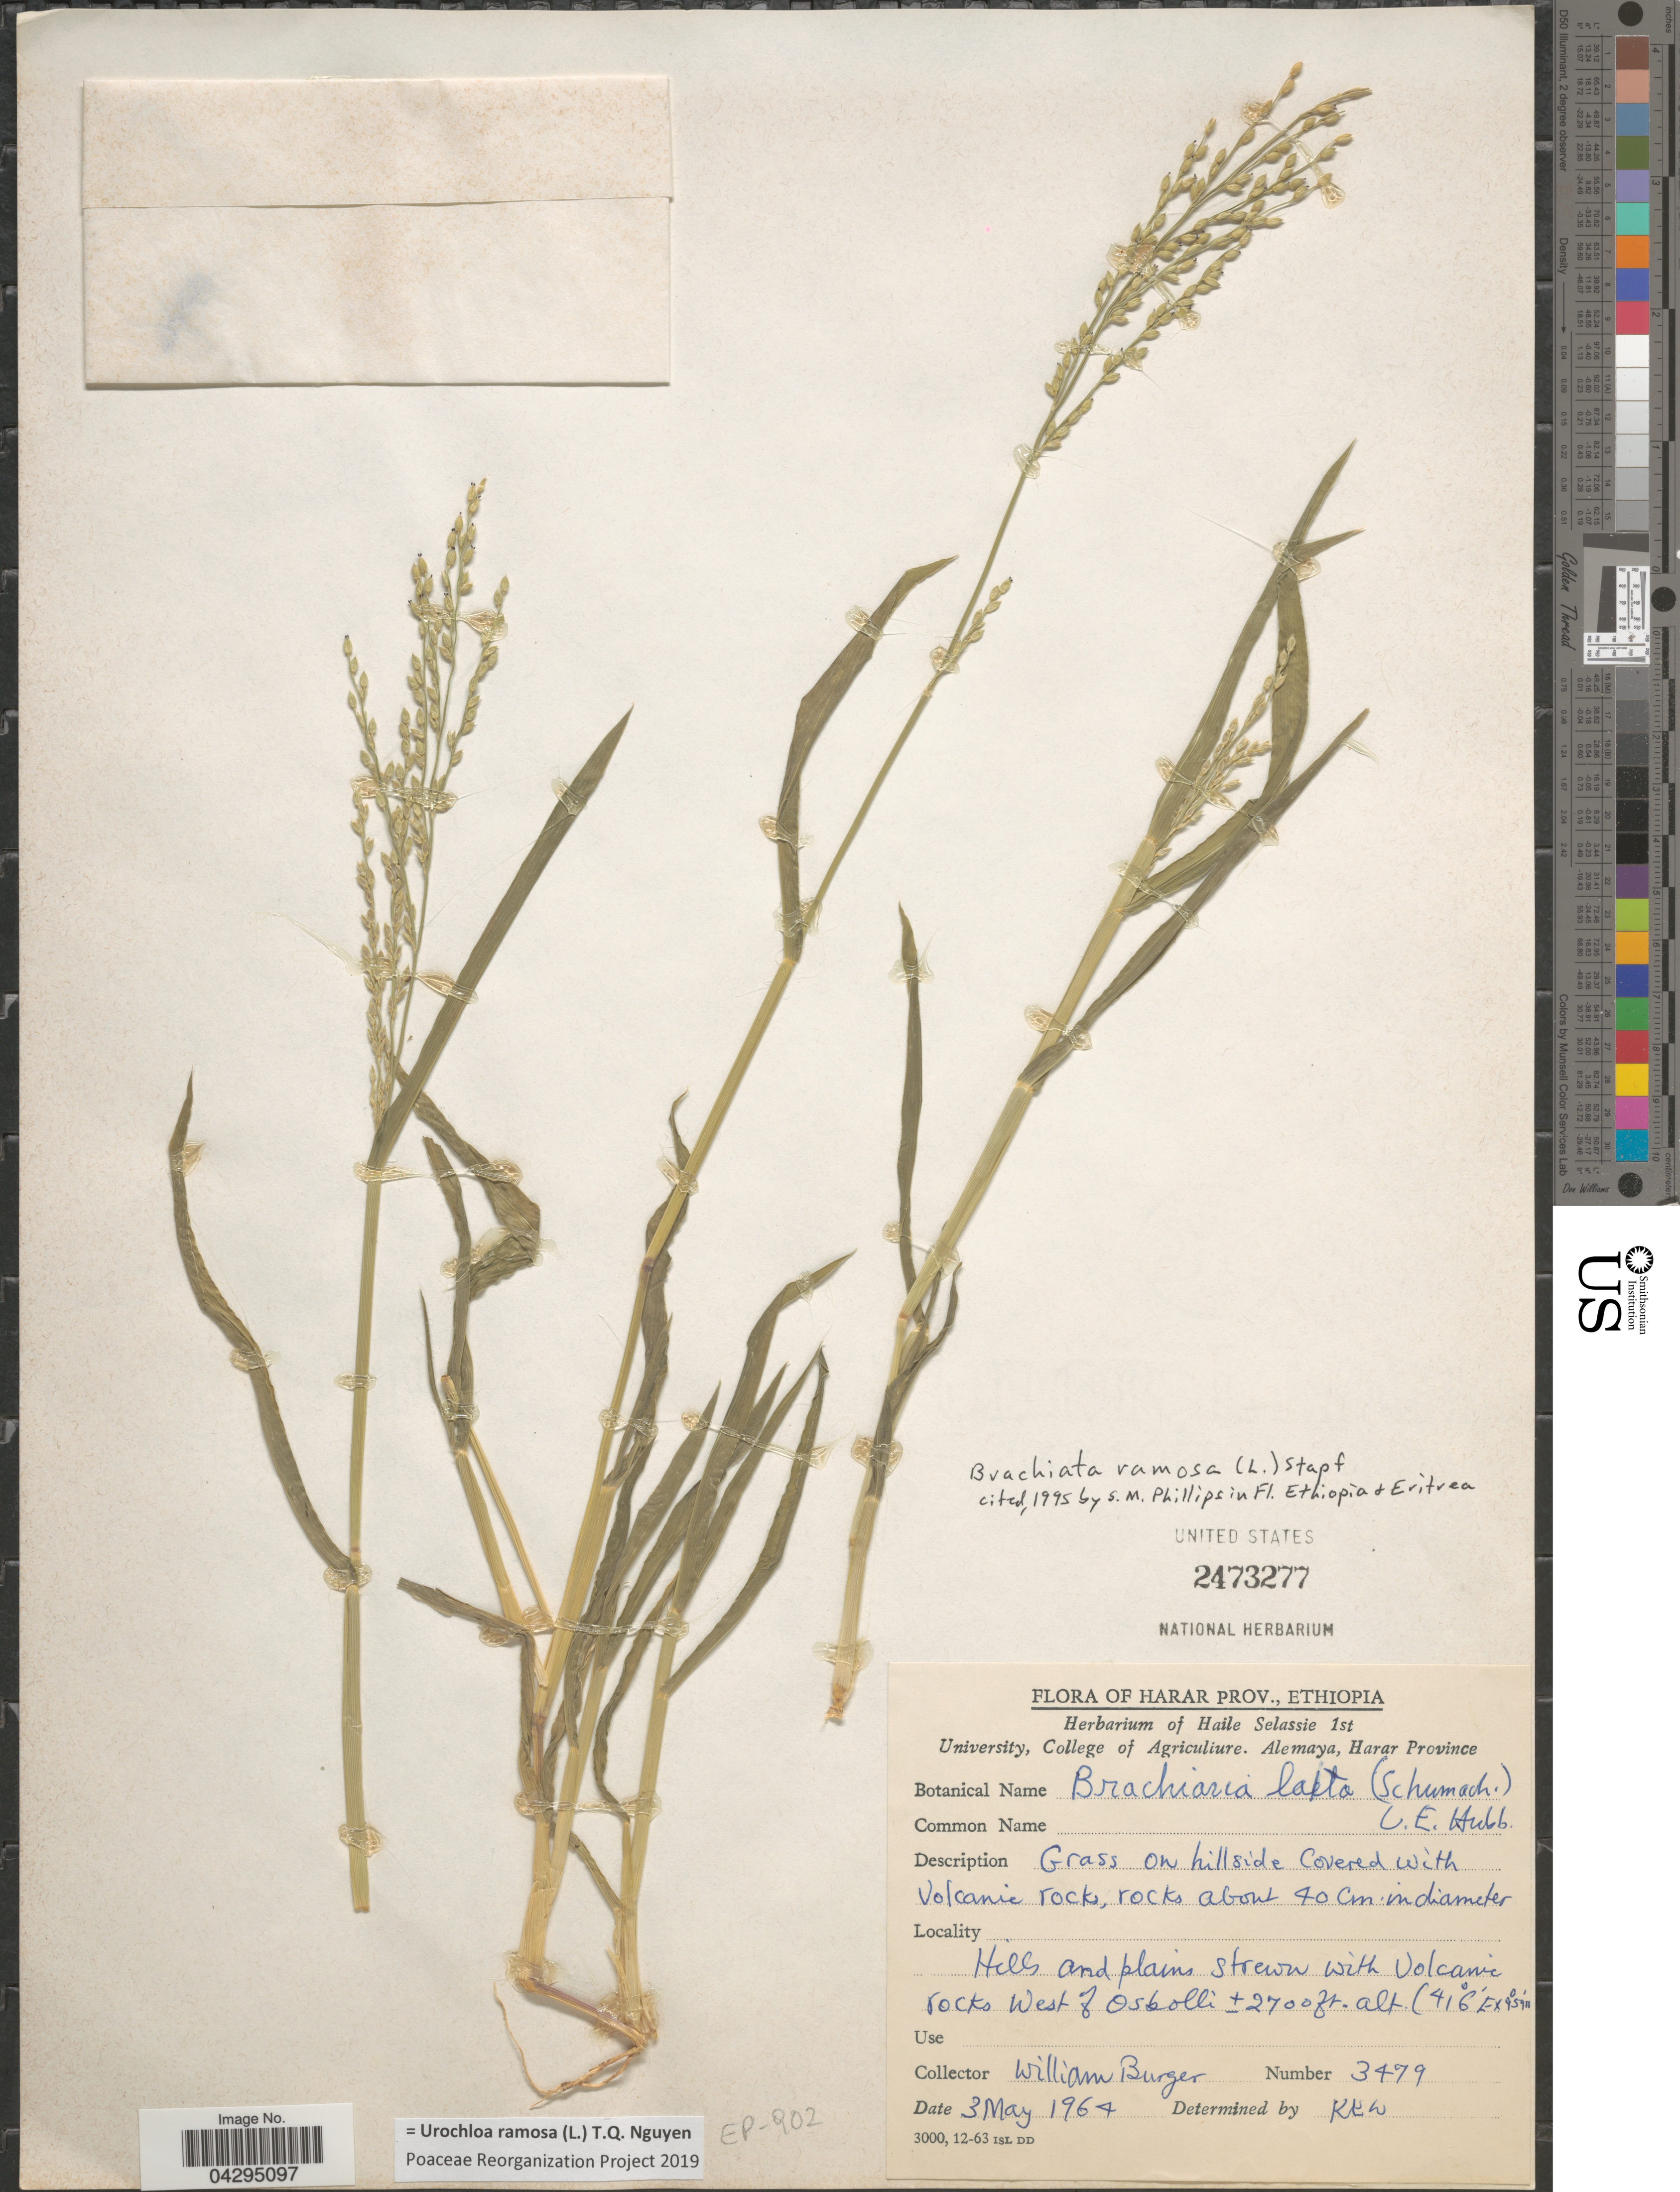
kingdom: Plantae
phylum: Tracheophyta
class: Liliopsida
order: Poales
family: Poaceae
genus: Urochloa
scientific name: Urochloa ramosa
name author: T.Q. Nguyen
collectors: W. Burger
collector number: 3479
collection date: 1964-05-03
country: Ethiopia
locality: Harar Prov. Hills and plains strewn with Volcanic rocks West of Osbolli.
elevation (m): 823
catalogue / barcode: US 2473277